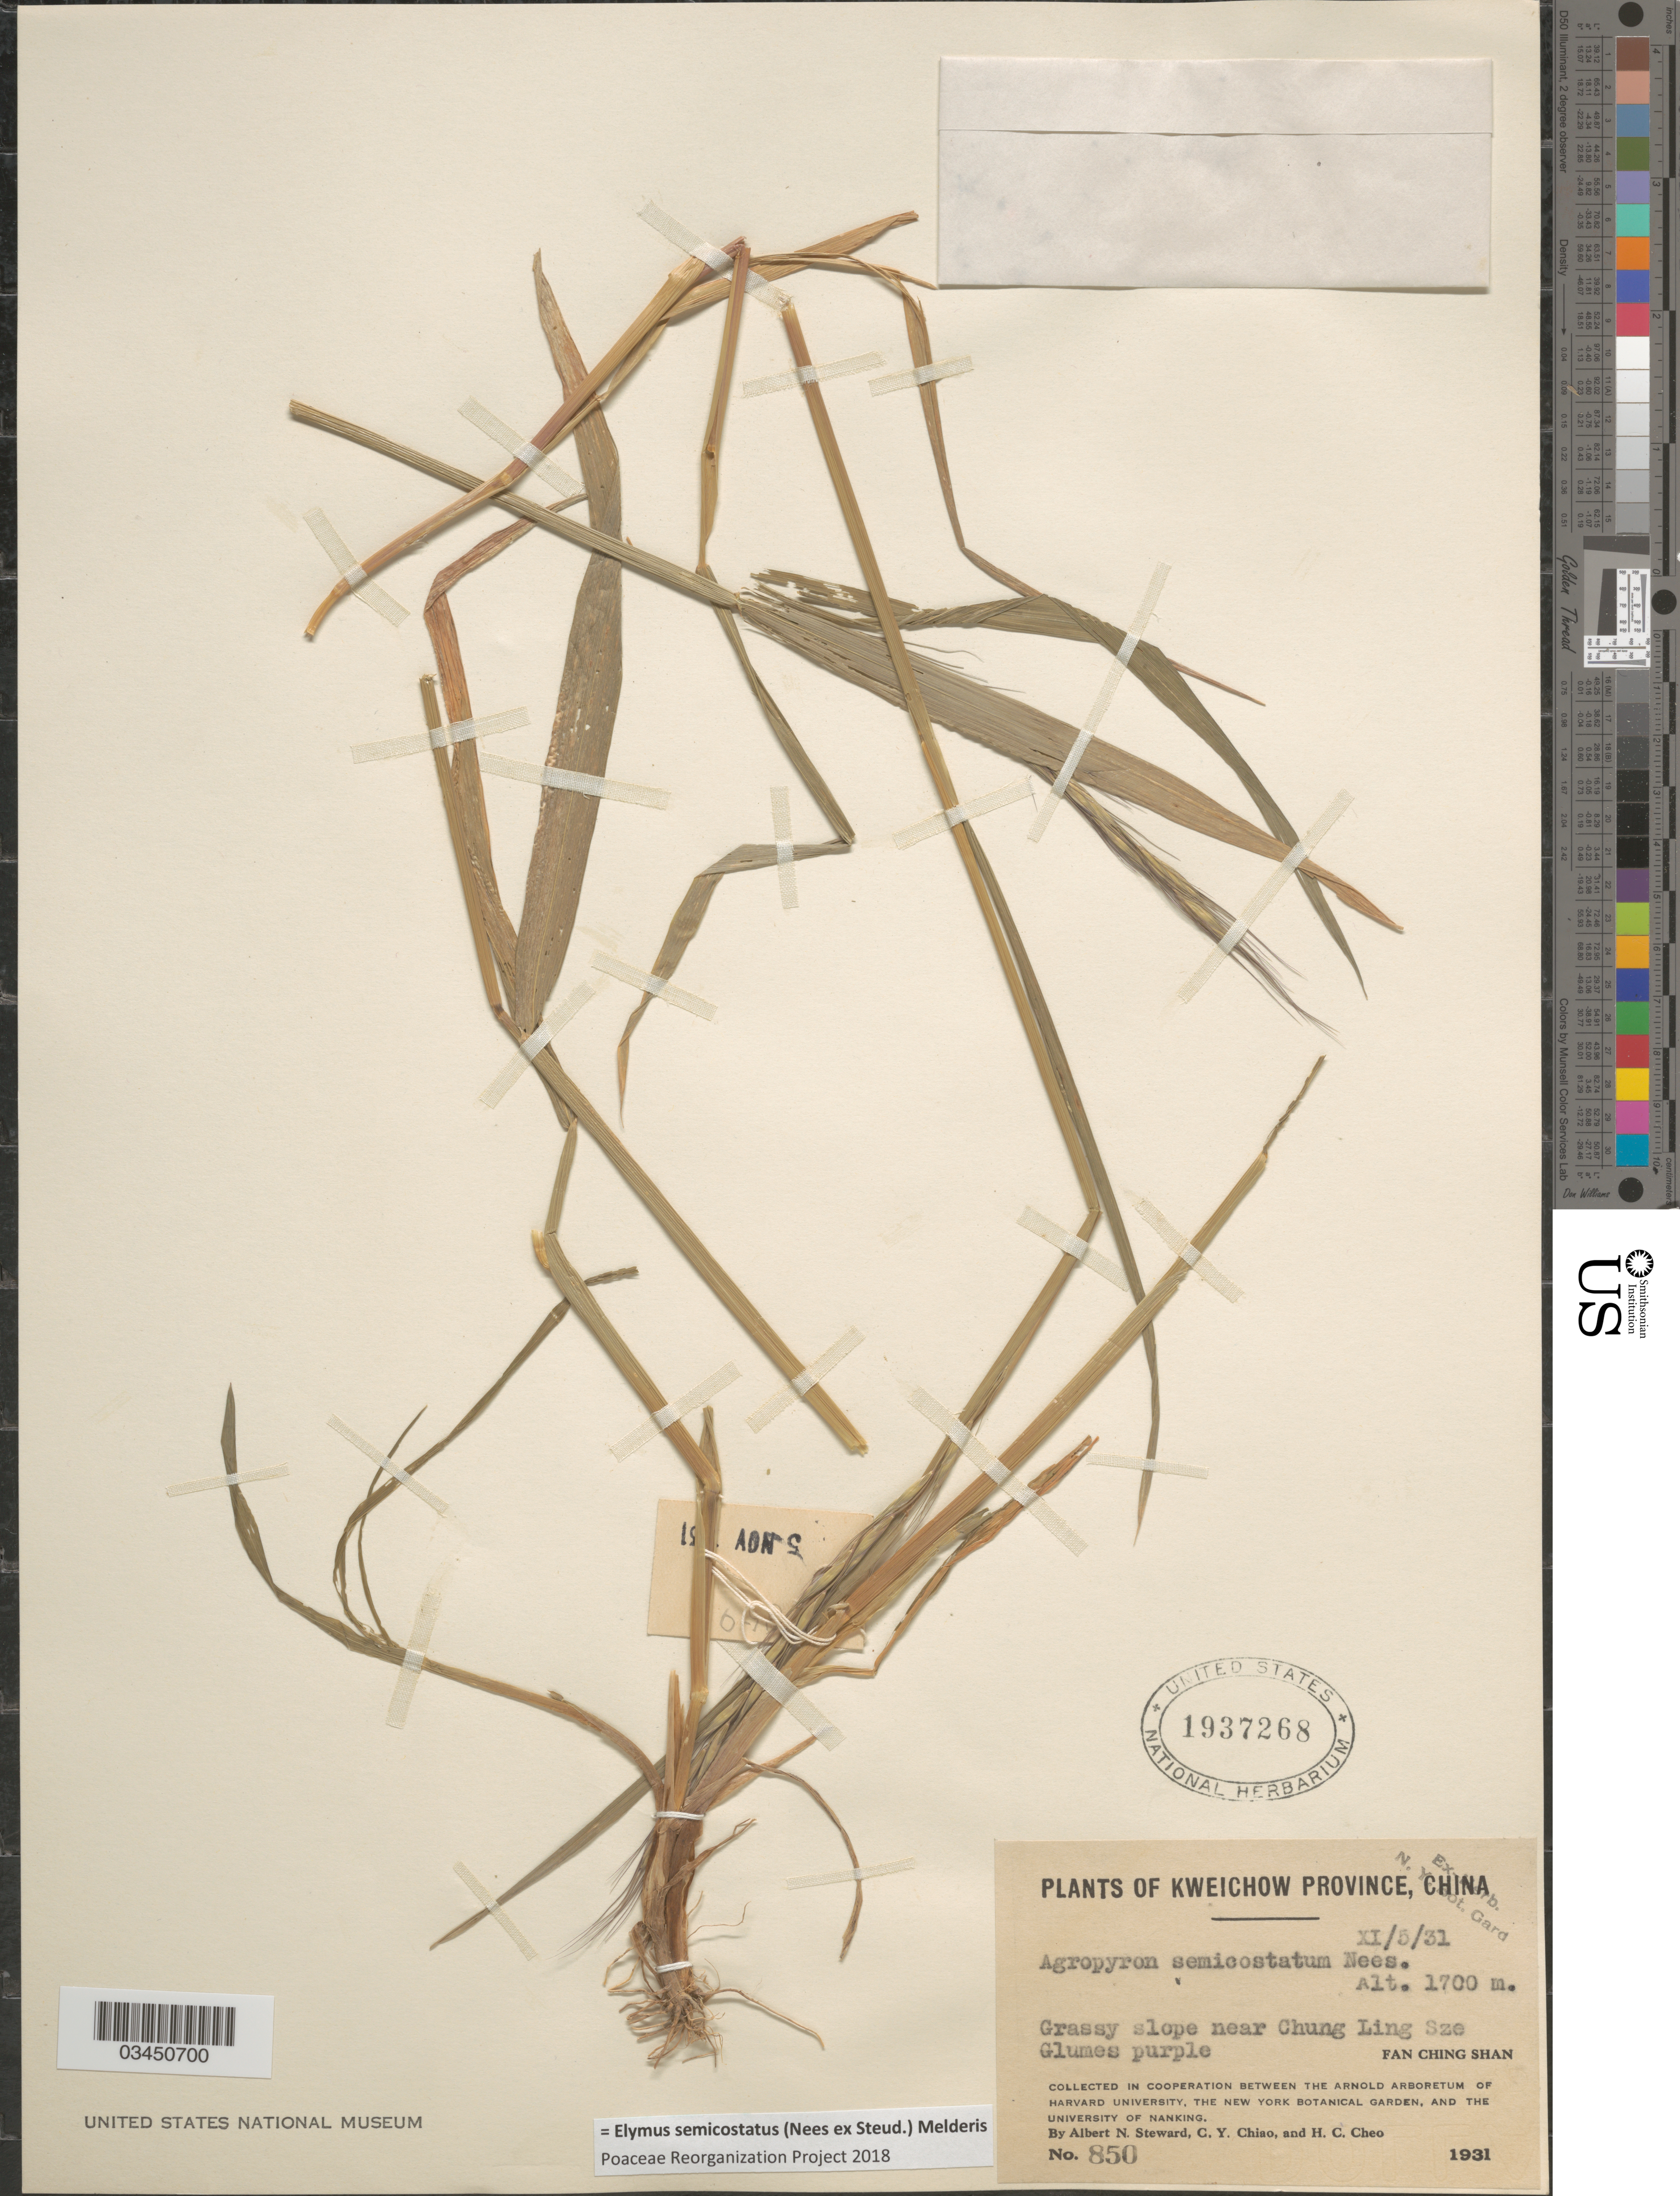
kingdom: Plantae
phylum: Tracheophyta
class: Liliopsida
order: Poales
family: Poaceae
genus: Elymus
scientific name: Elymus semicostatus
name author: (Nees ex Steud.) Melderis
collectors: A. N. Steward, C. Y. Chiao & H. Cheo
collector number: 850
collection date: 1931-11-05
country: China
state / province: Guizhou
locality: Kweichow Province. Grassy slope near Chung Ling Sze. Fan Ching Shan.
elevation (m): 1700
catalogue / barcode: US 1937268